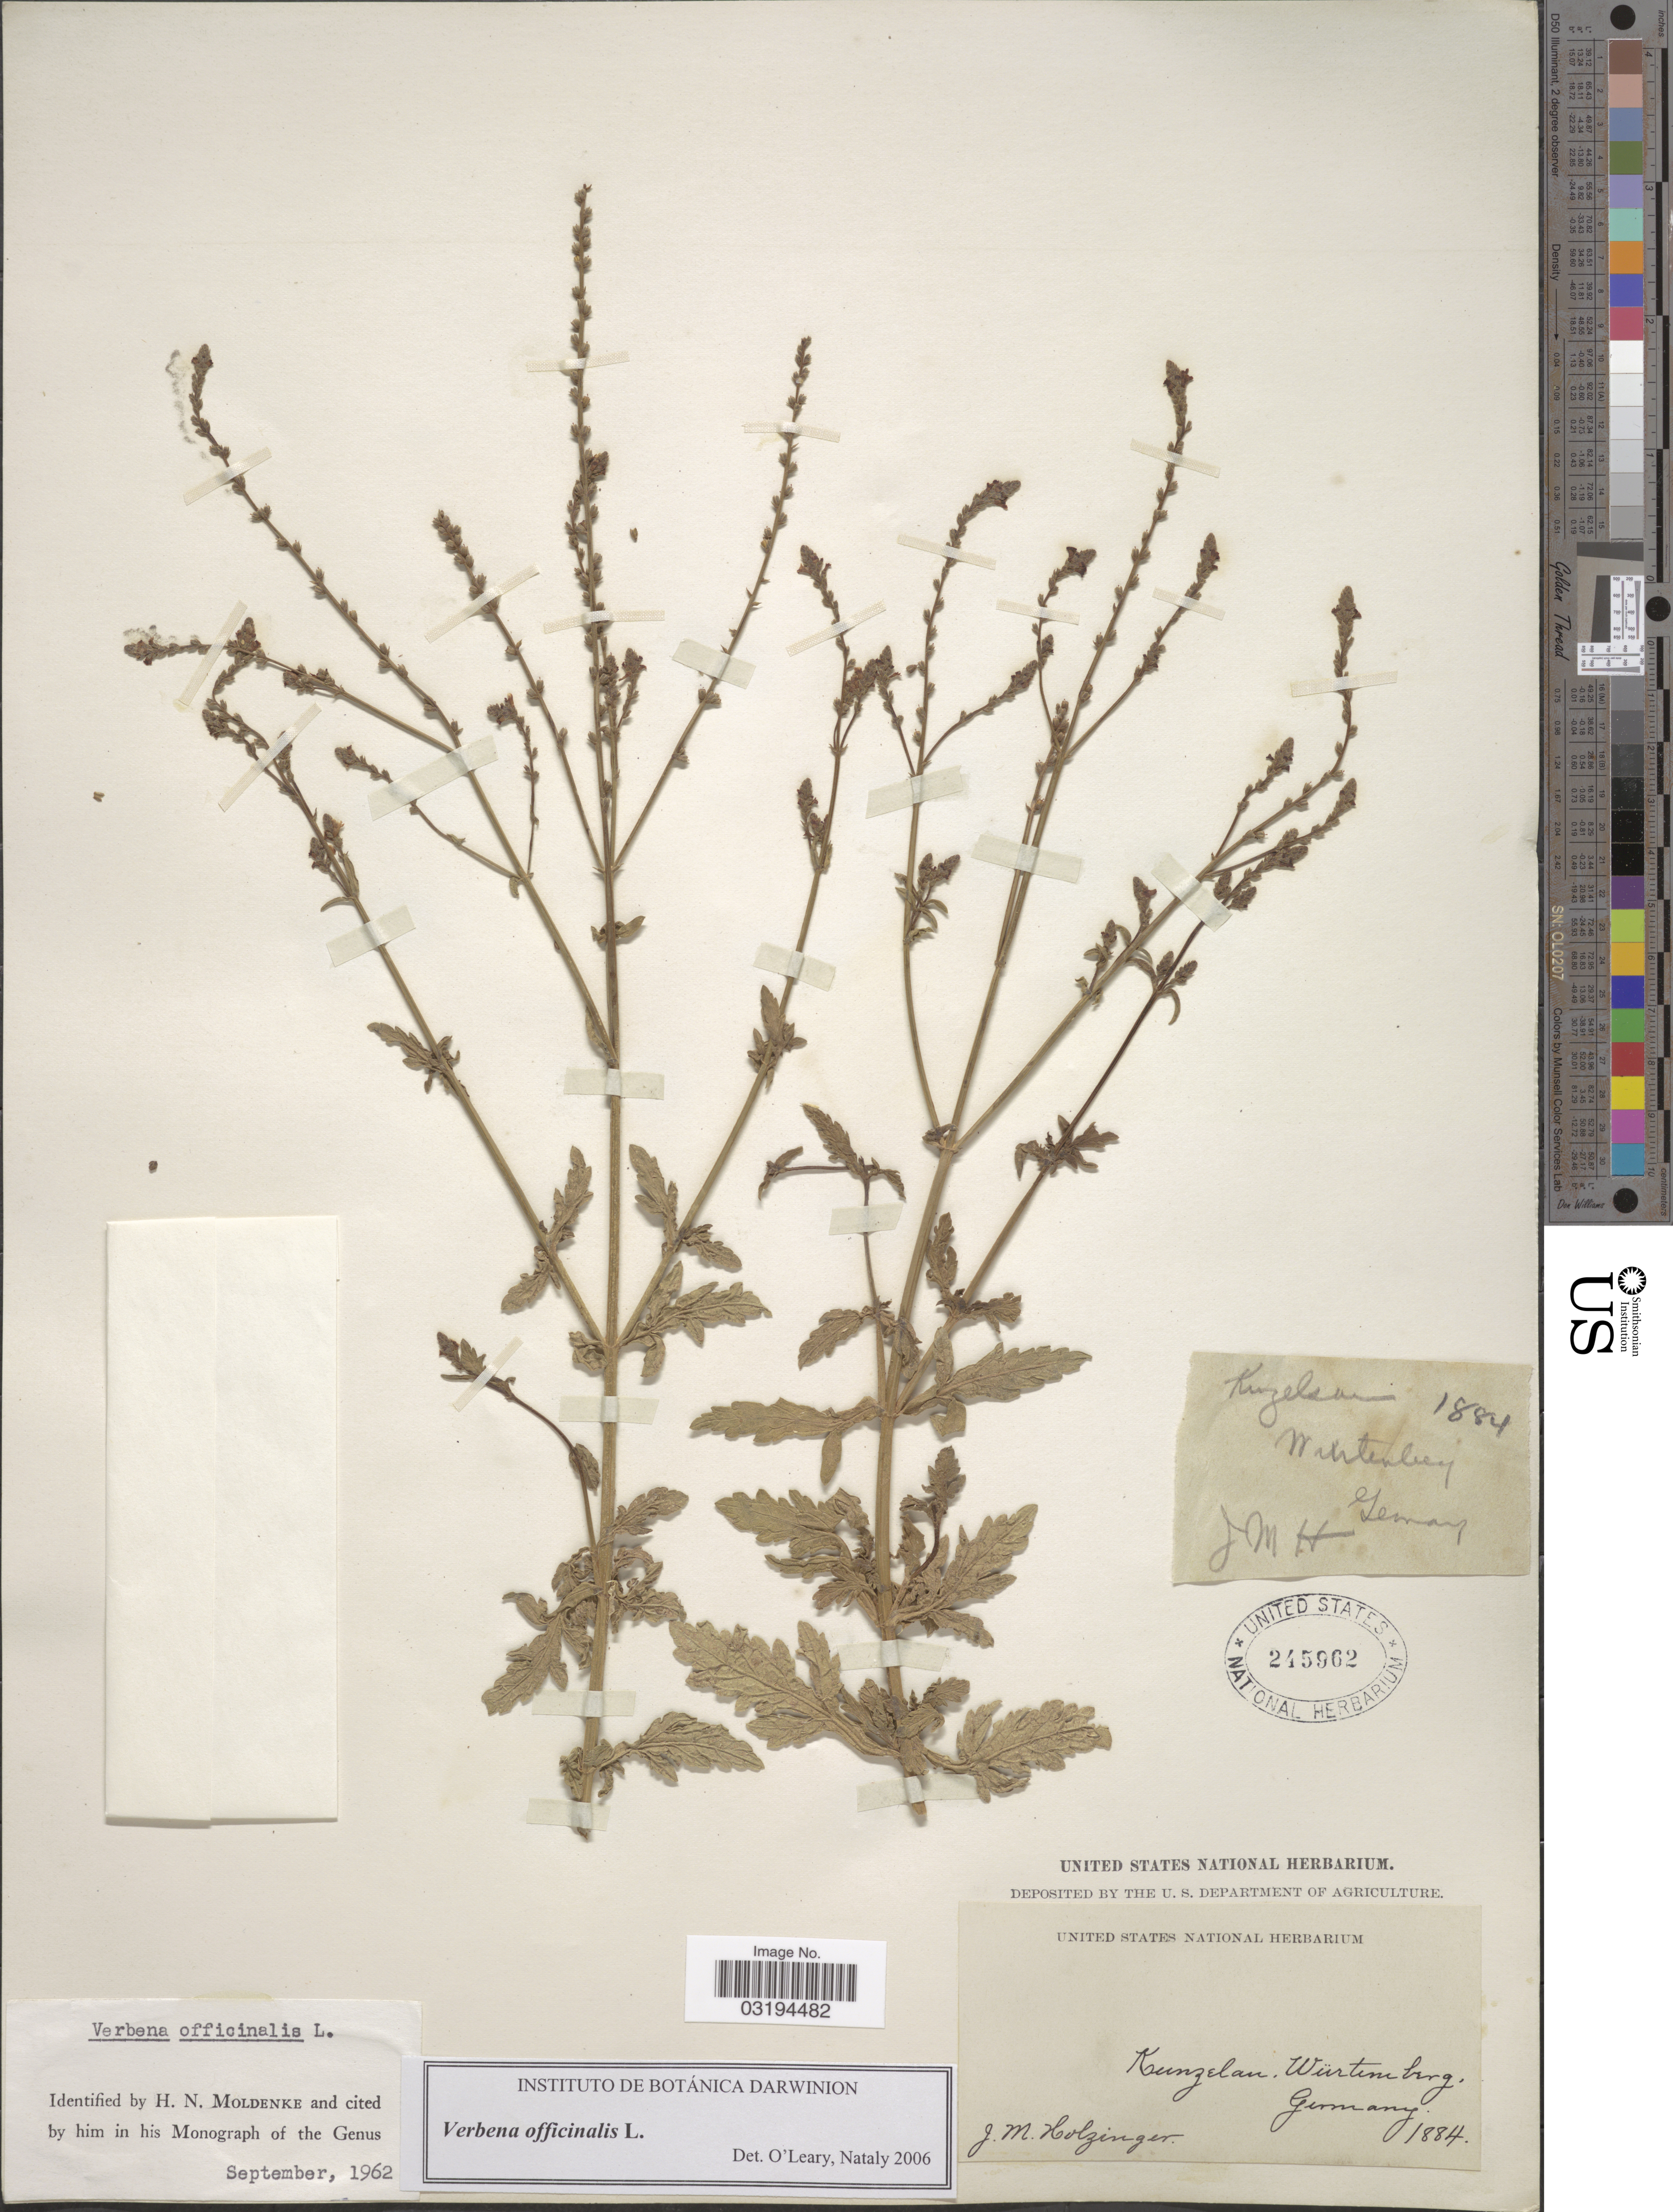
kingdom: Plantae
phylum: Tracheophyta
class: Magnoliopsida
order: Lamiales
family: Verbenaceae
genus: Verbena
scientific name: Verbena officinalis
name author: L.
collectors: J. M. Holzinger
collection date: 1884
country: Germany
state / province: Baden-Württemberg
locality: Kunzelan. Würtemberg.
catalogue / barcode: US 245962